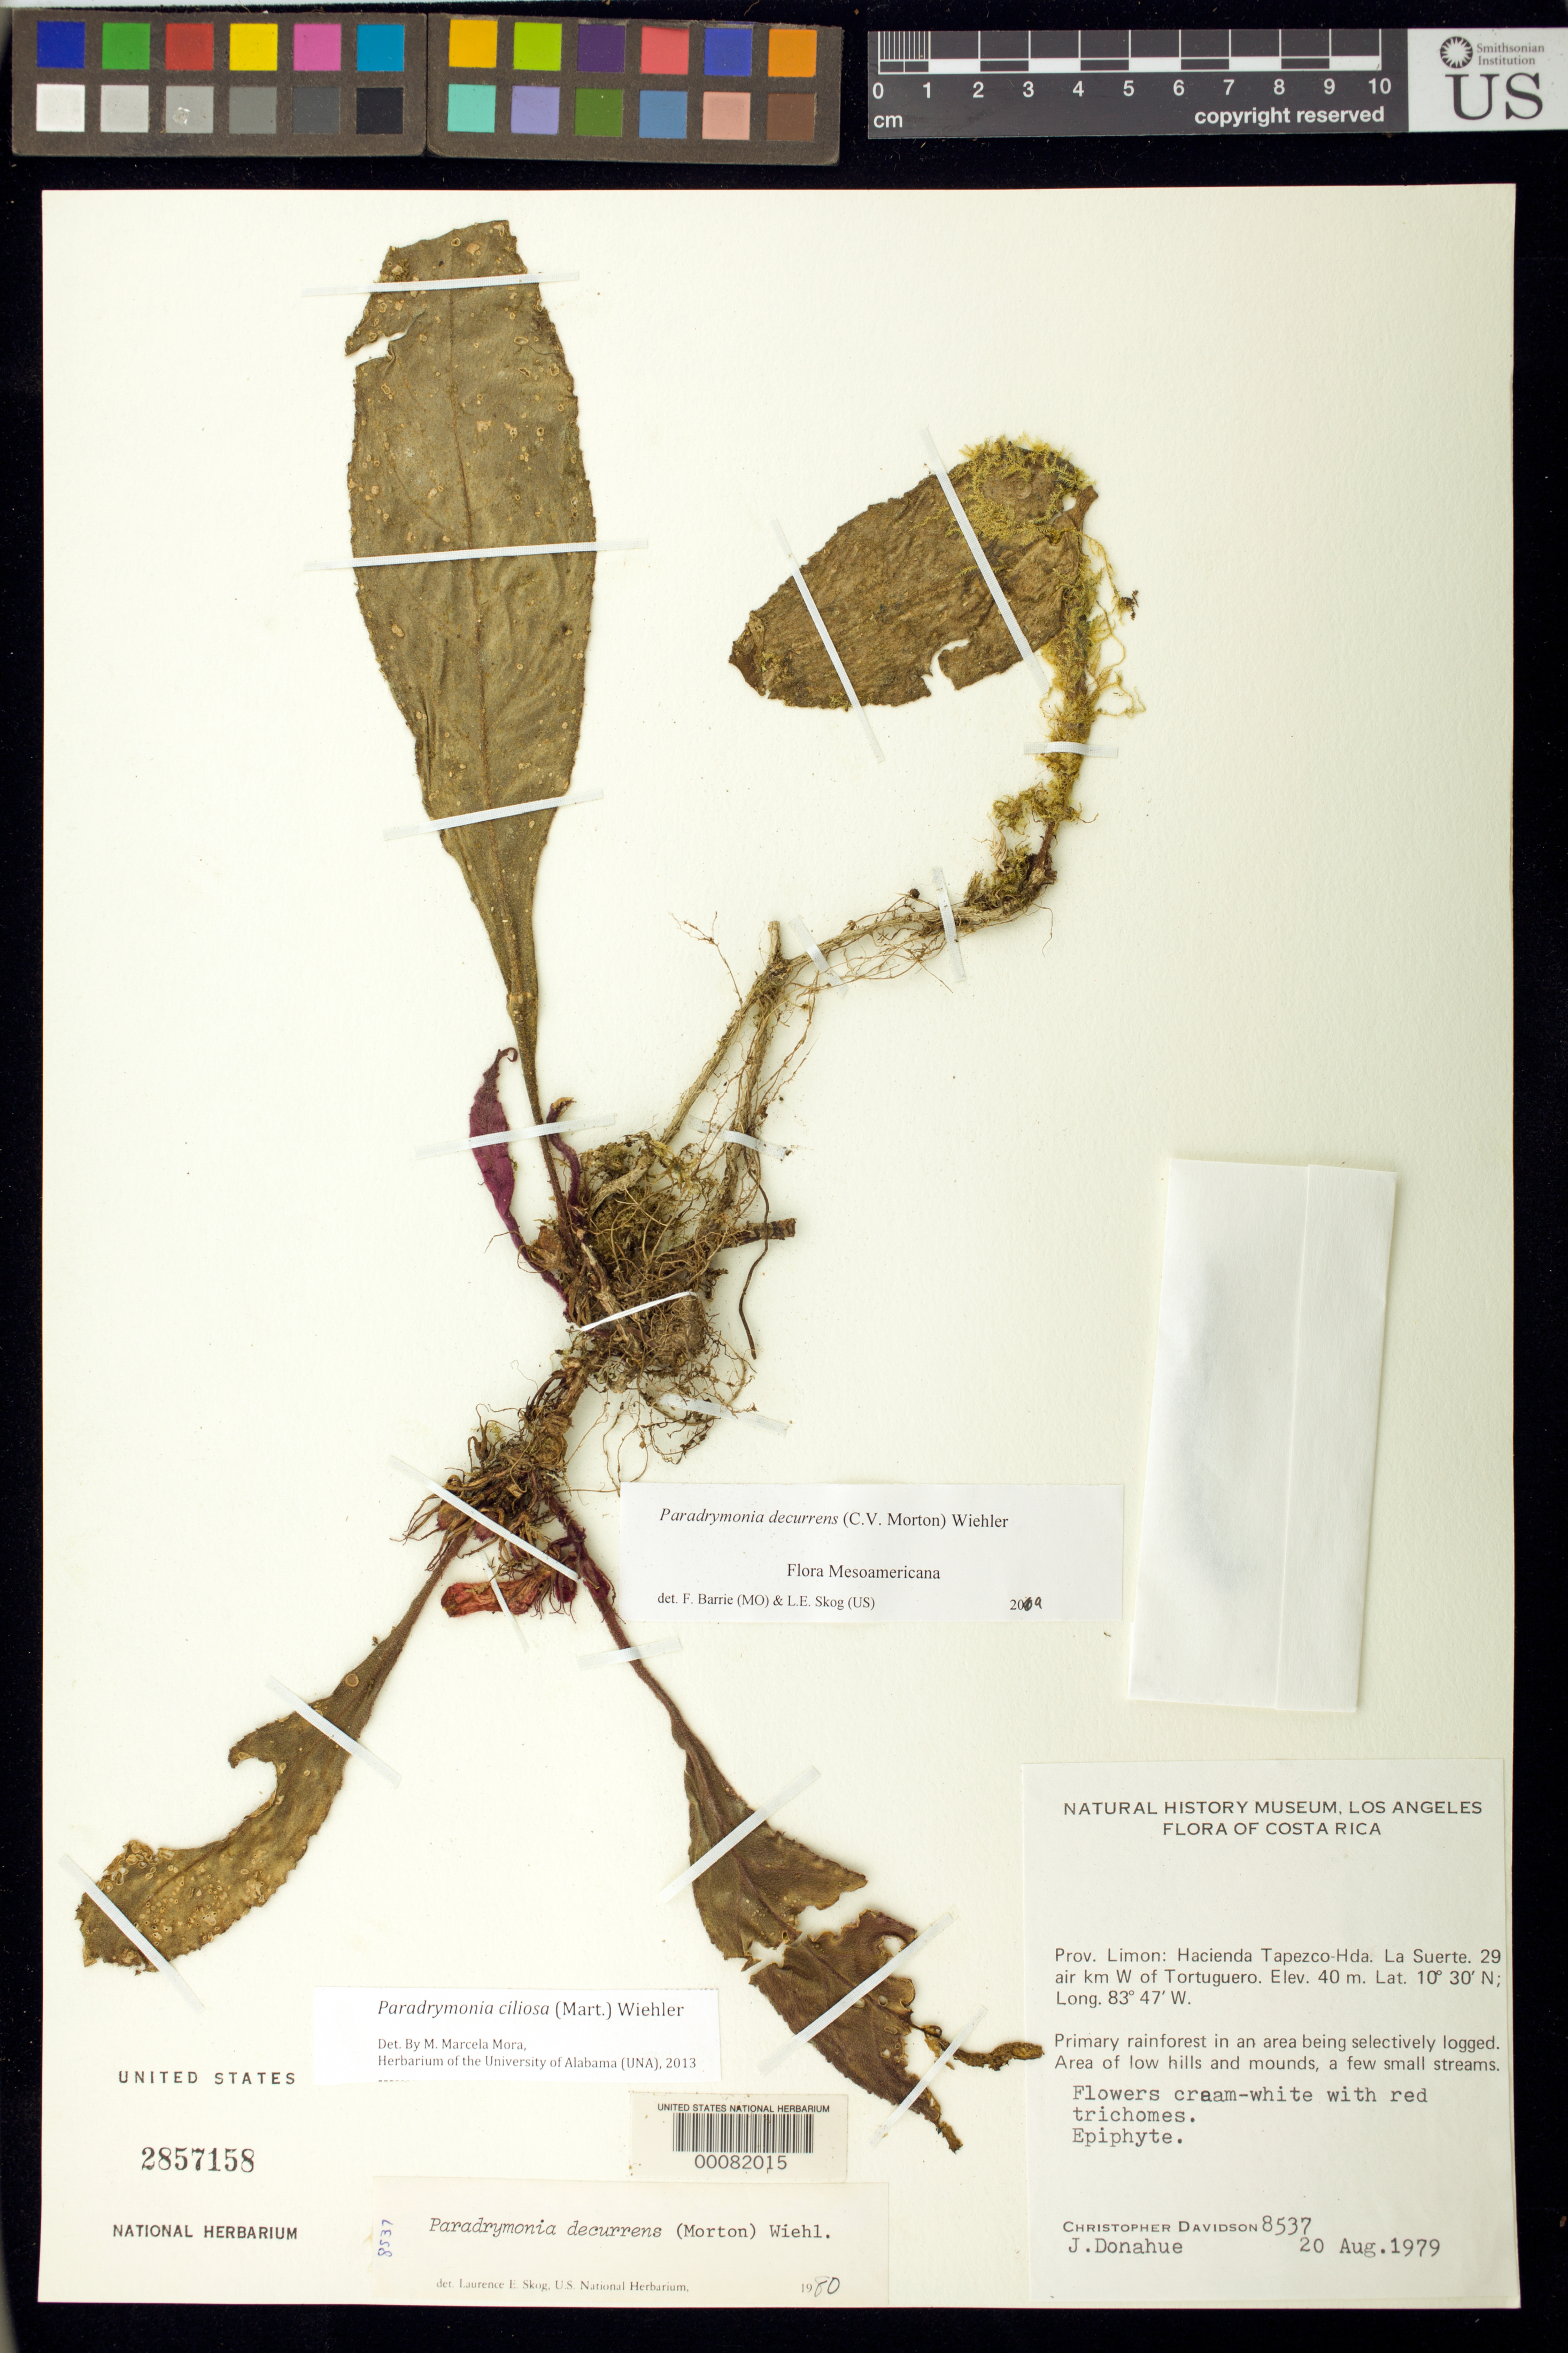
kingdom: Plantae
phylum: Tracheophyta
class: Magnoliopsida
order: Lamiales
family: Gesneriaceae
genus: Paradrymonia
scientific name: Paradrymonia ciliosa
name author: (Mart.) Wiehler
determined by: Mora, M. Marcela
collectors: C. Davidson & J. Donahue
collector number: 8537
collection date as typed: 20 Aug 1979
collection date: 1979-08-20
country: Costa Rica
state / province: Limón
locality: Hacienda Tapezco-Hda La Suerte, 29 air km W of Tortuguero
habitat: Primary rainforest in area being selectively logged, ...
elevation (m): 40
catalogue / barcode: US 2857158